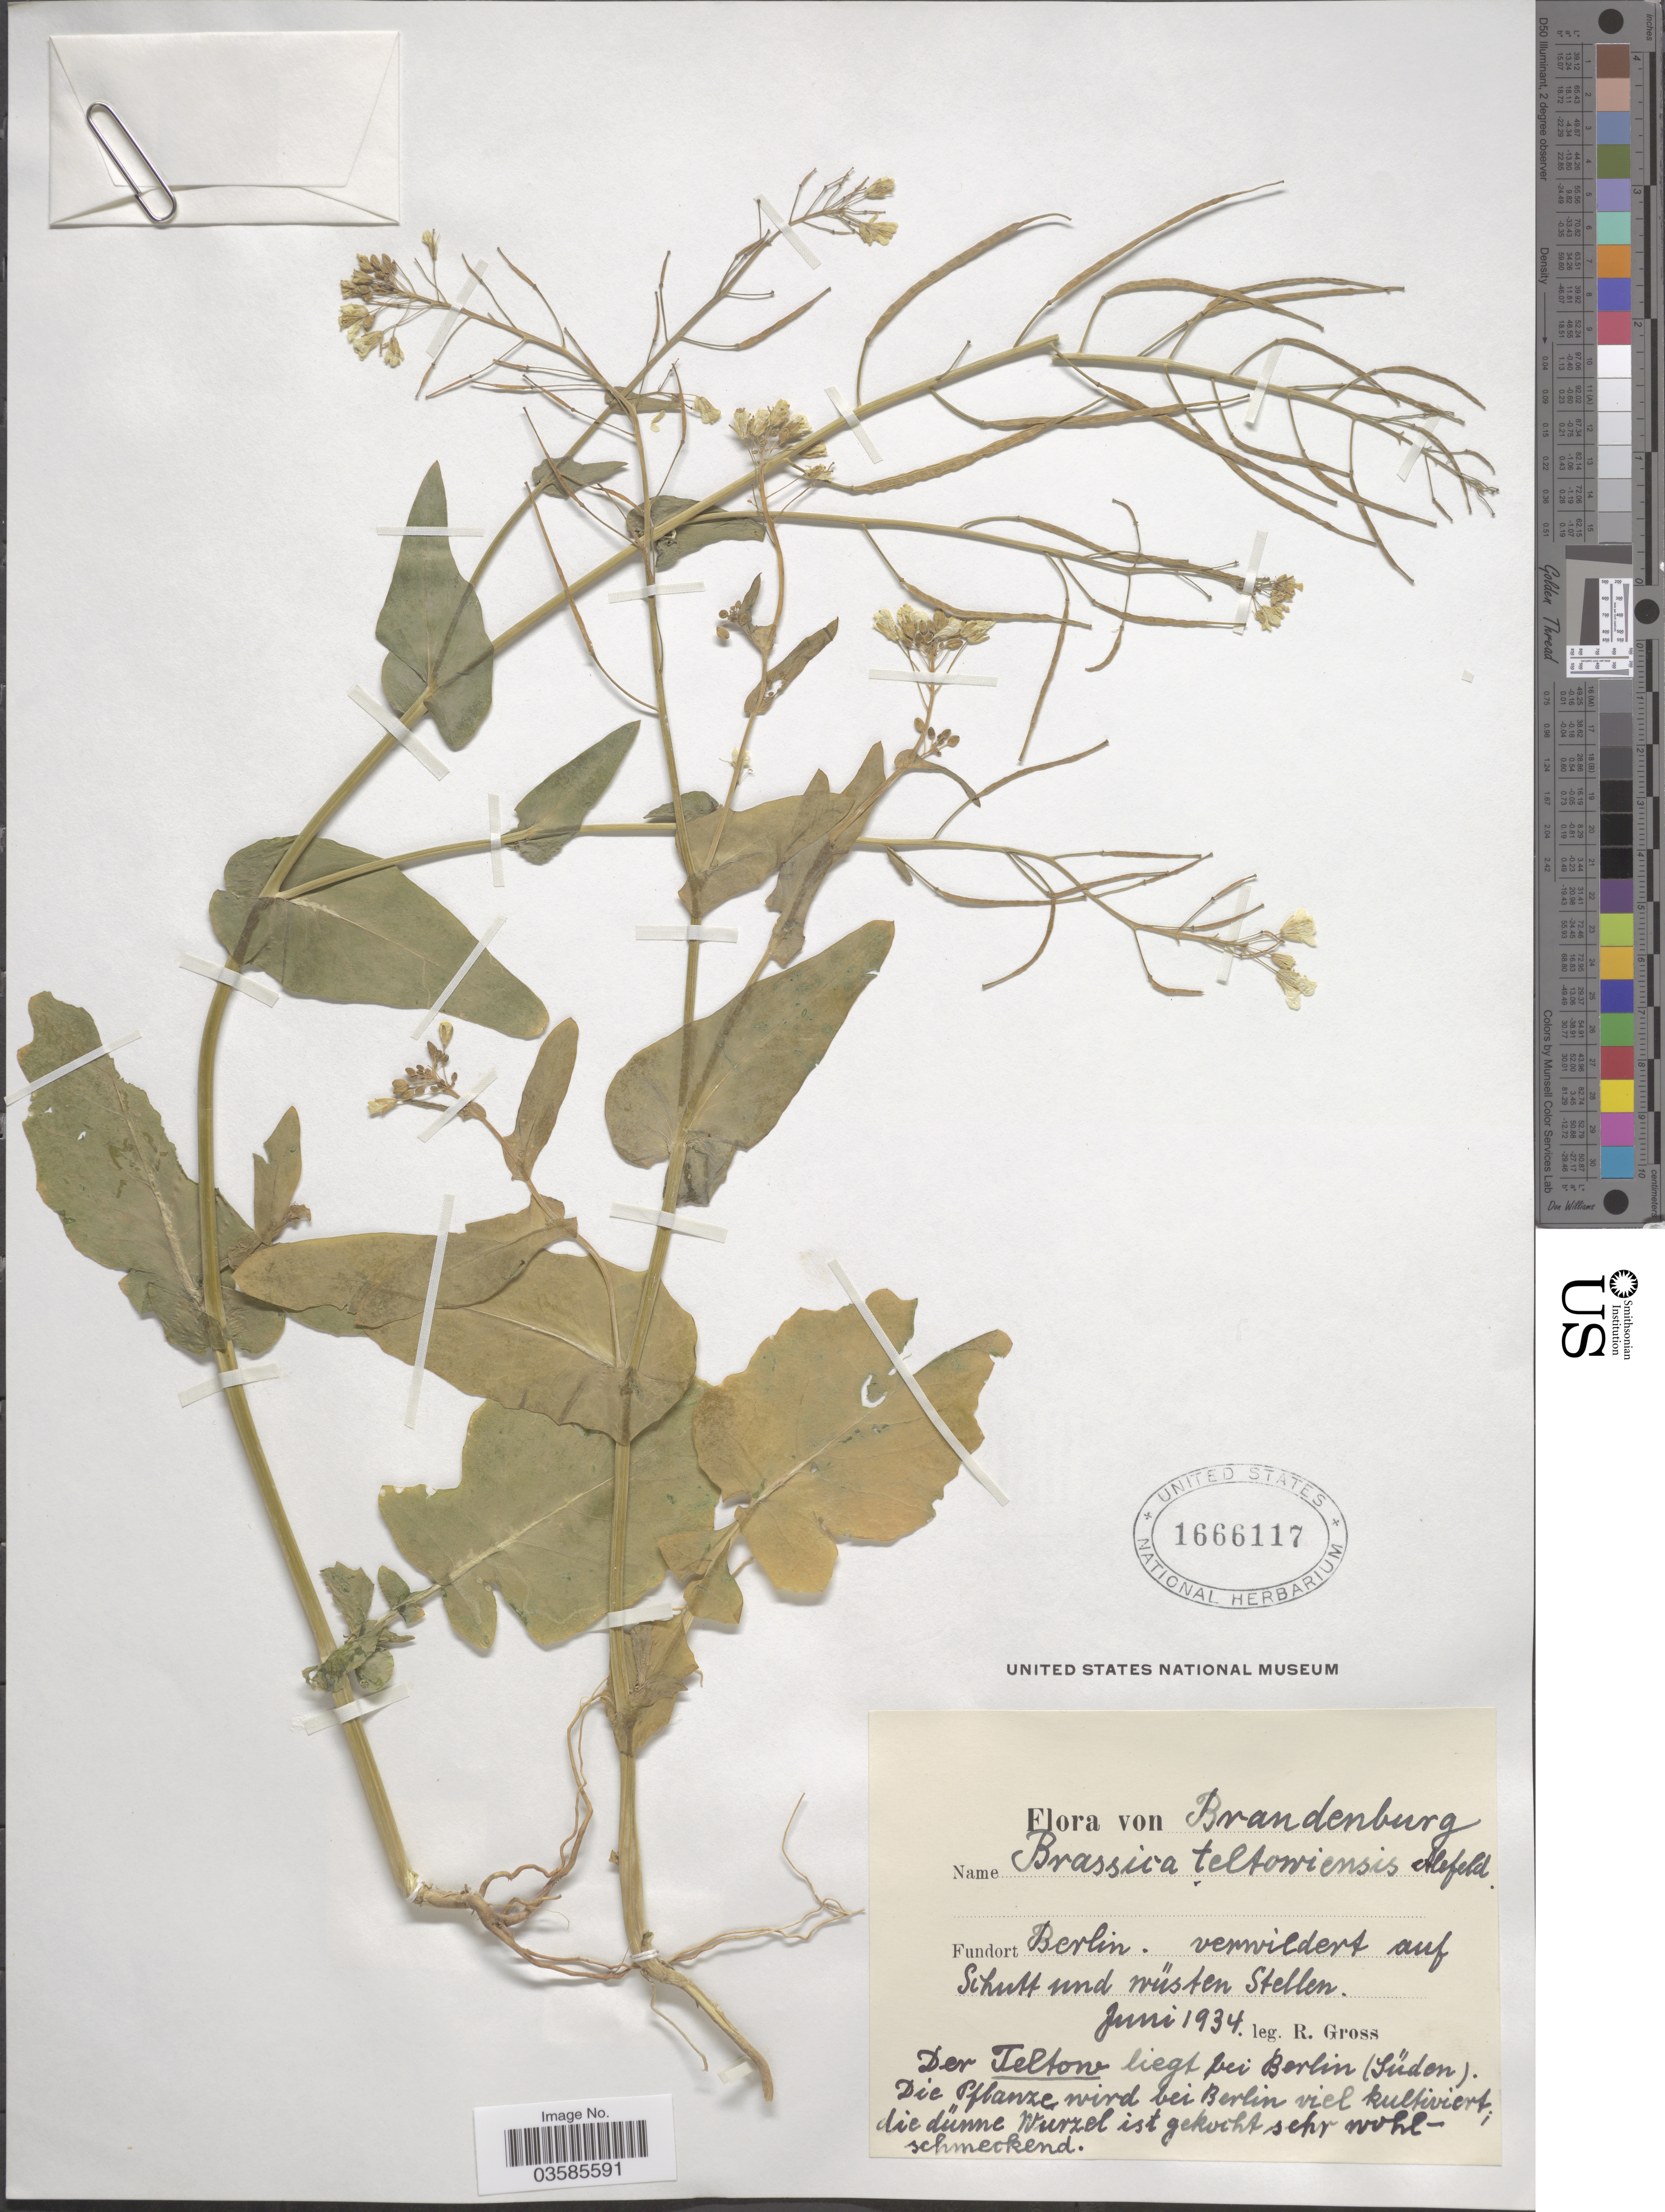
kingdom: Plantae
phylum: Tracheophyta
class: Magnoliopsida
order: Brassicales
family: Brassicaceae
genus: Brassica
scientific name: Brassica teltowiensis Alefeld ined.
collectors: R. Gross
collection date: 1934-06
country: Germany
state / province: Berlin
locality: Berlin, verwildert auf Schutt und wűsten Stellen. Der Teltow liegt bei Berlin (Sűden). Die Pflanze wird bei Berlin viel kultiviert, die dűnne Wurzel ist gekocht sehr wohlschmeckend.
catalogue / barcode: US 1666117